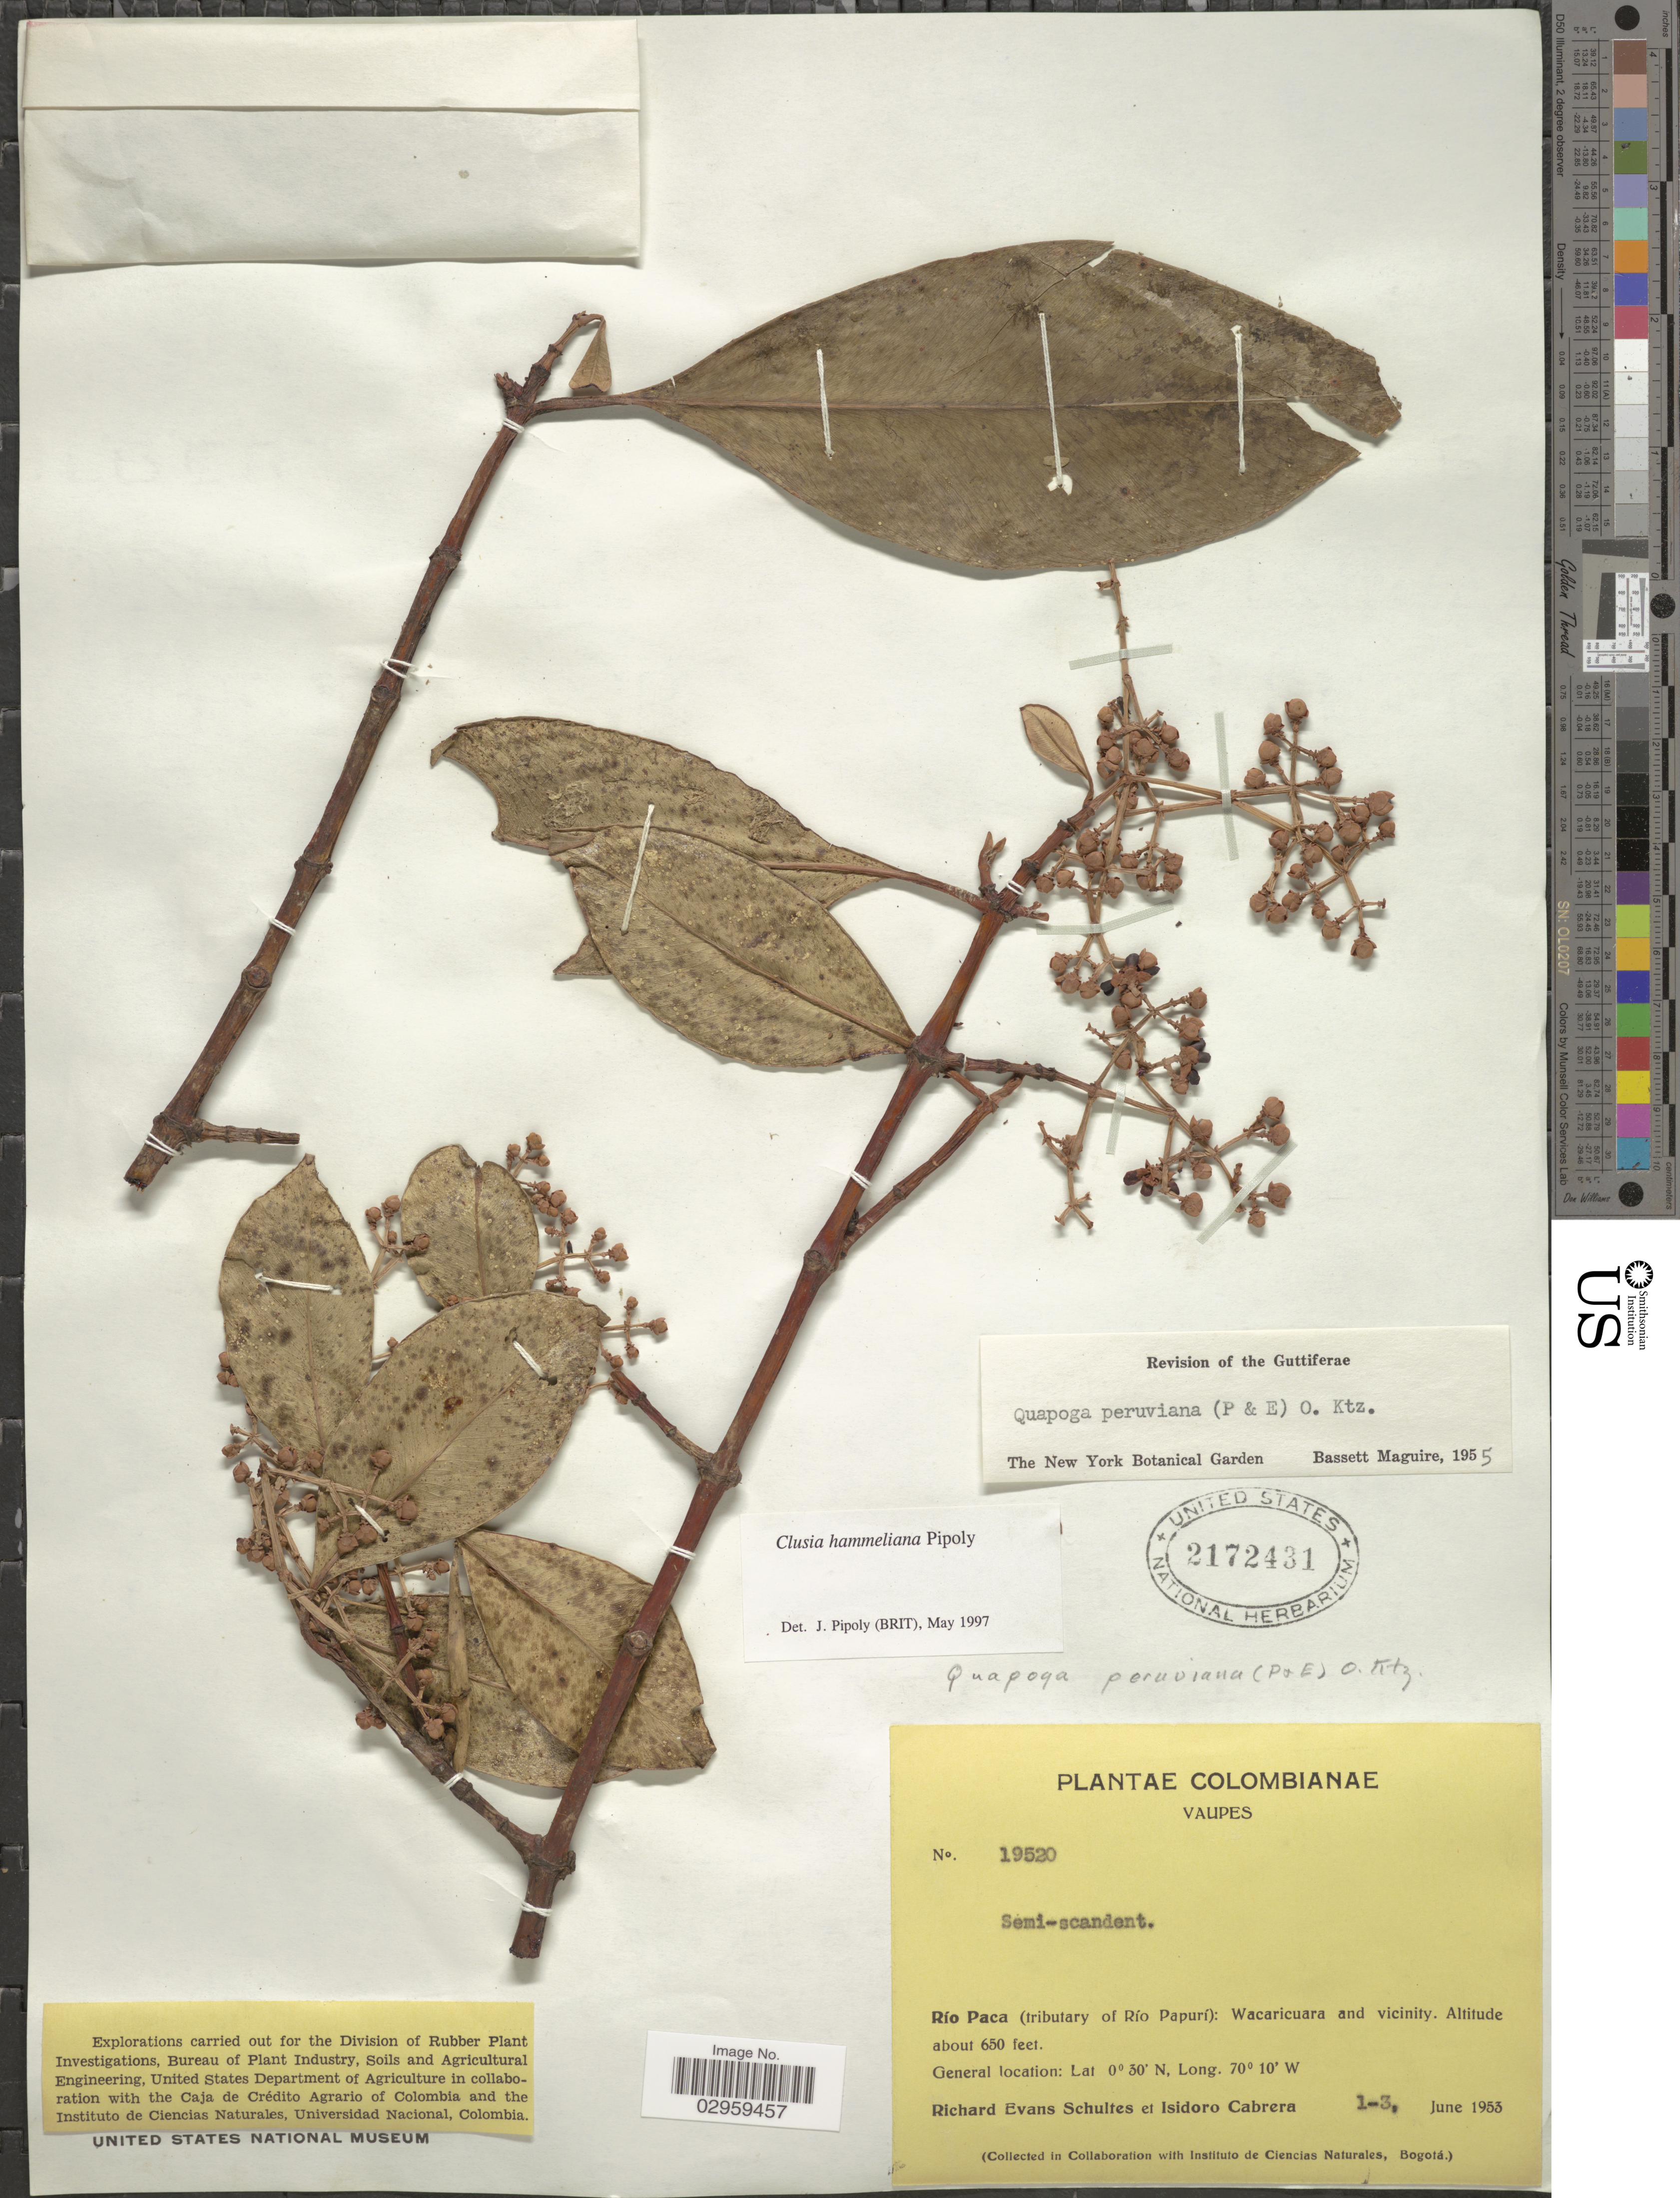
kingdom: Plantae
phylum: Tracheophyta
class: Magnoliopsida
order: Malpighiales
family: Clusiaceae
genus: Clusia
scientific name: Clusia hammeliana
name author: Pipoly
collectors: R. E. Schultes & I. Cabrera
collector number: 19520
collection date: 1953-06-01/1953-06-03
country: Colombia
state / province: Vaupés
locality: Río Paca (tributary of Río Papurí): Wacaricuara and vicinity.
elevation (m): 198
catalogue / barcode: US 2172431